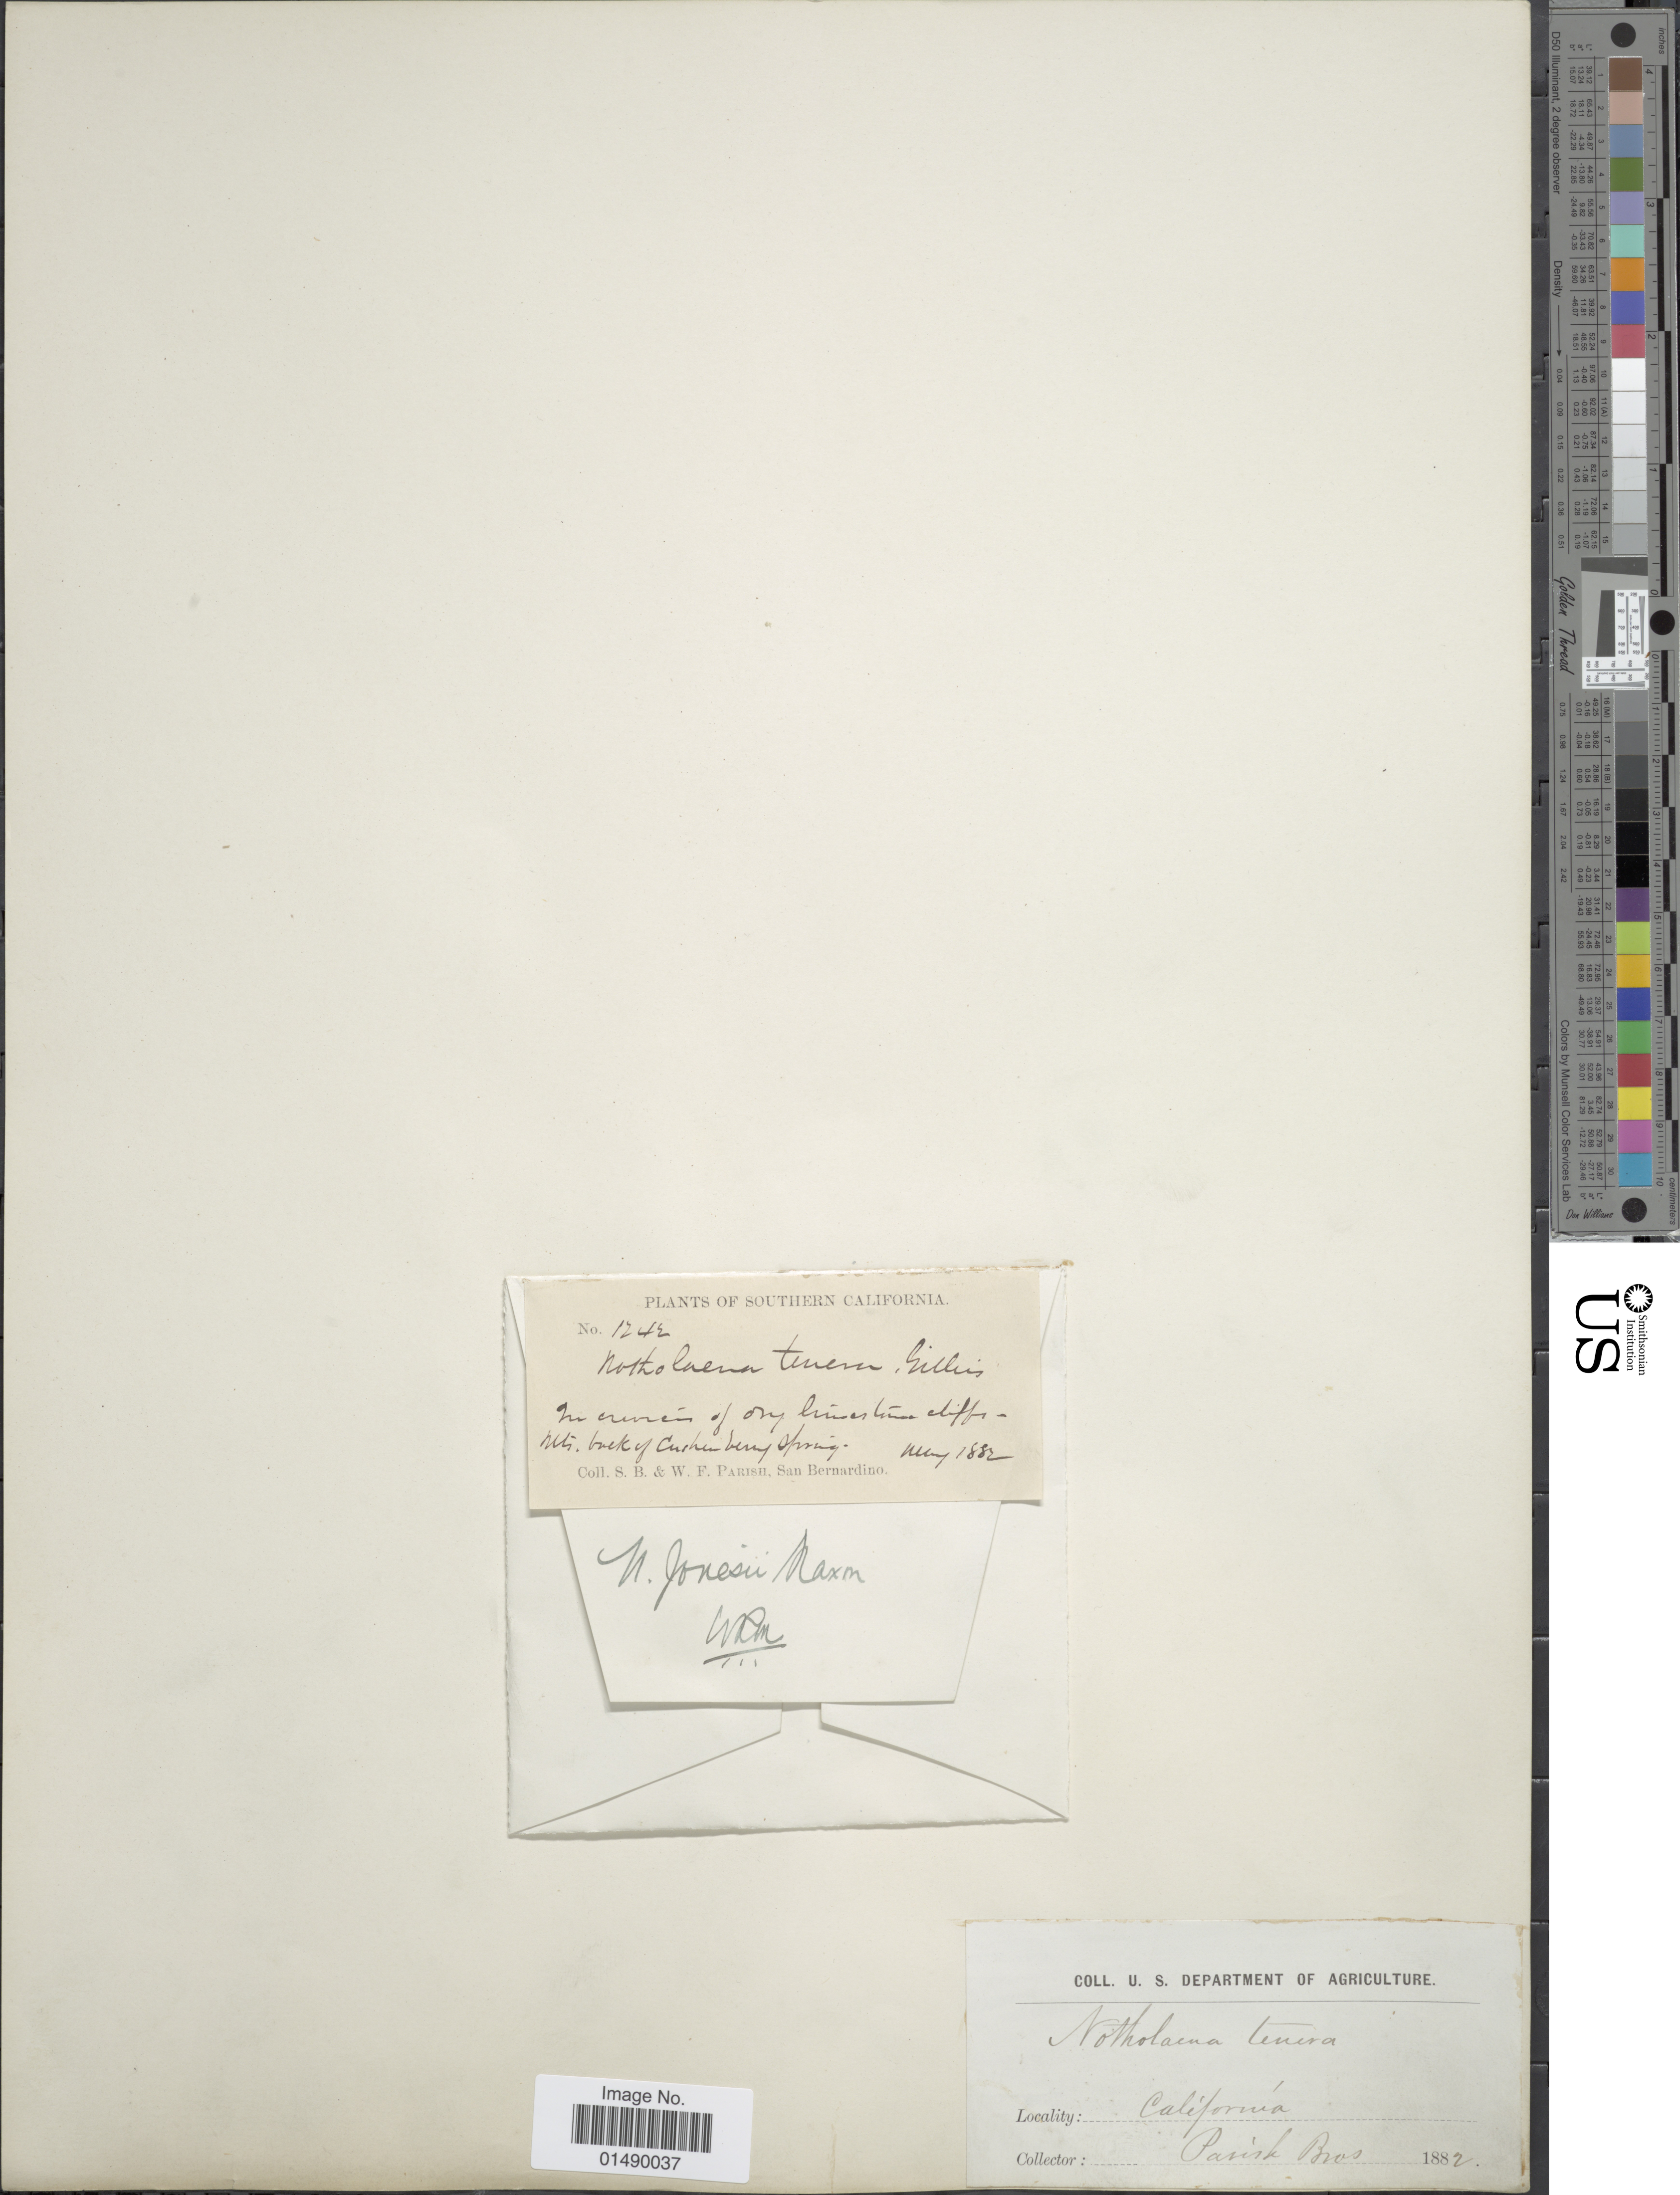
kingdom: Plantae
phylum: Tracheophyta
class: Polypodiopsida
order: Polypodiales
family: Pteridaceae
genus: Argyrochosma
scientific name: Argyrochosma jonesii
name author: (Maxon) Windham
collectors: S. B. Parish & W. F. Parish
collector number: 1242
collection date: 1882-05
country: United States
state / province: California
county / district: San Bernardino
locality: Southern California, Mts. Buek of Cushenberry spring, San Bernardino.